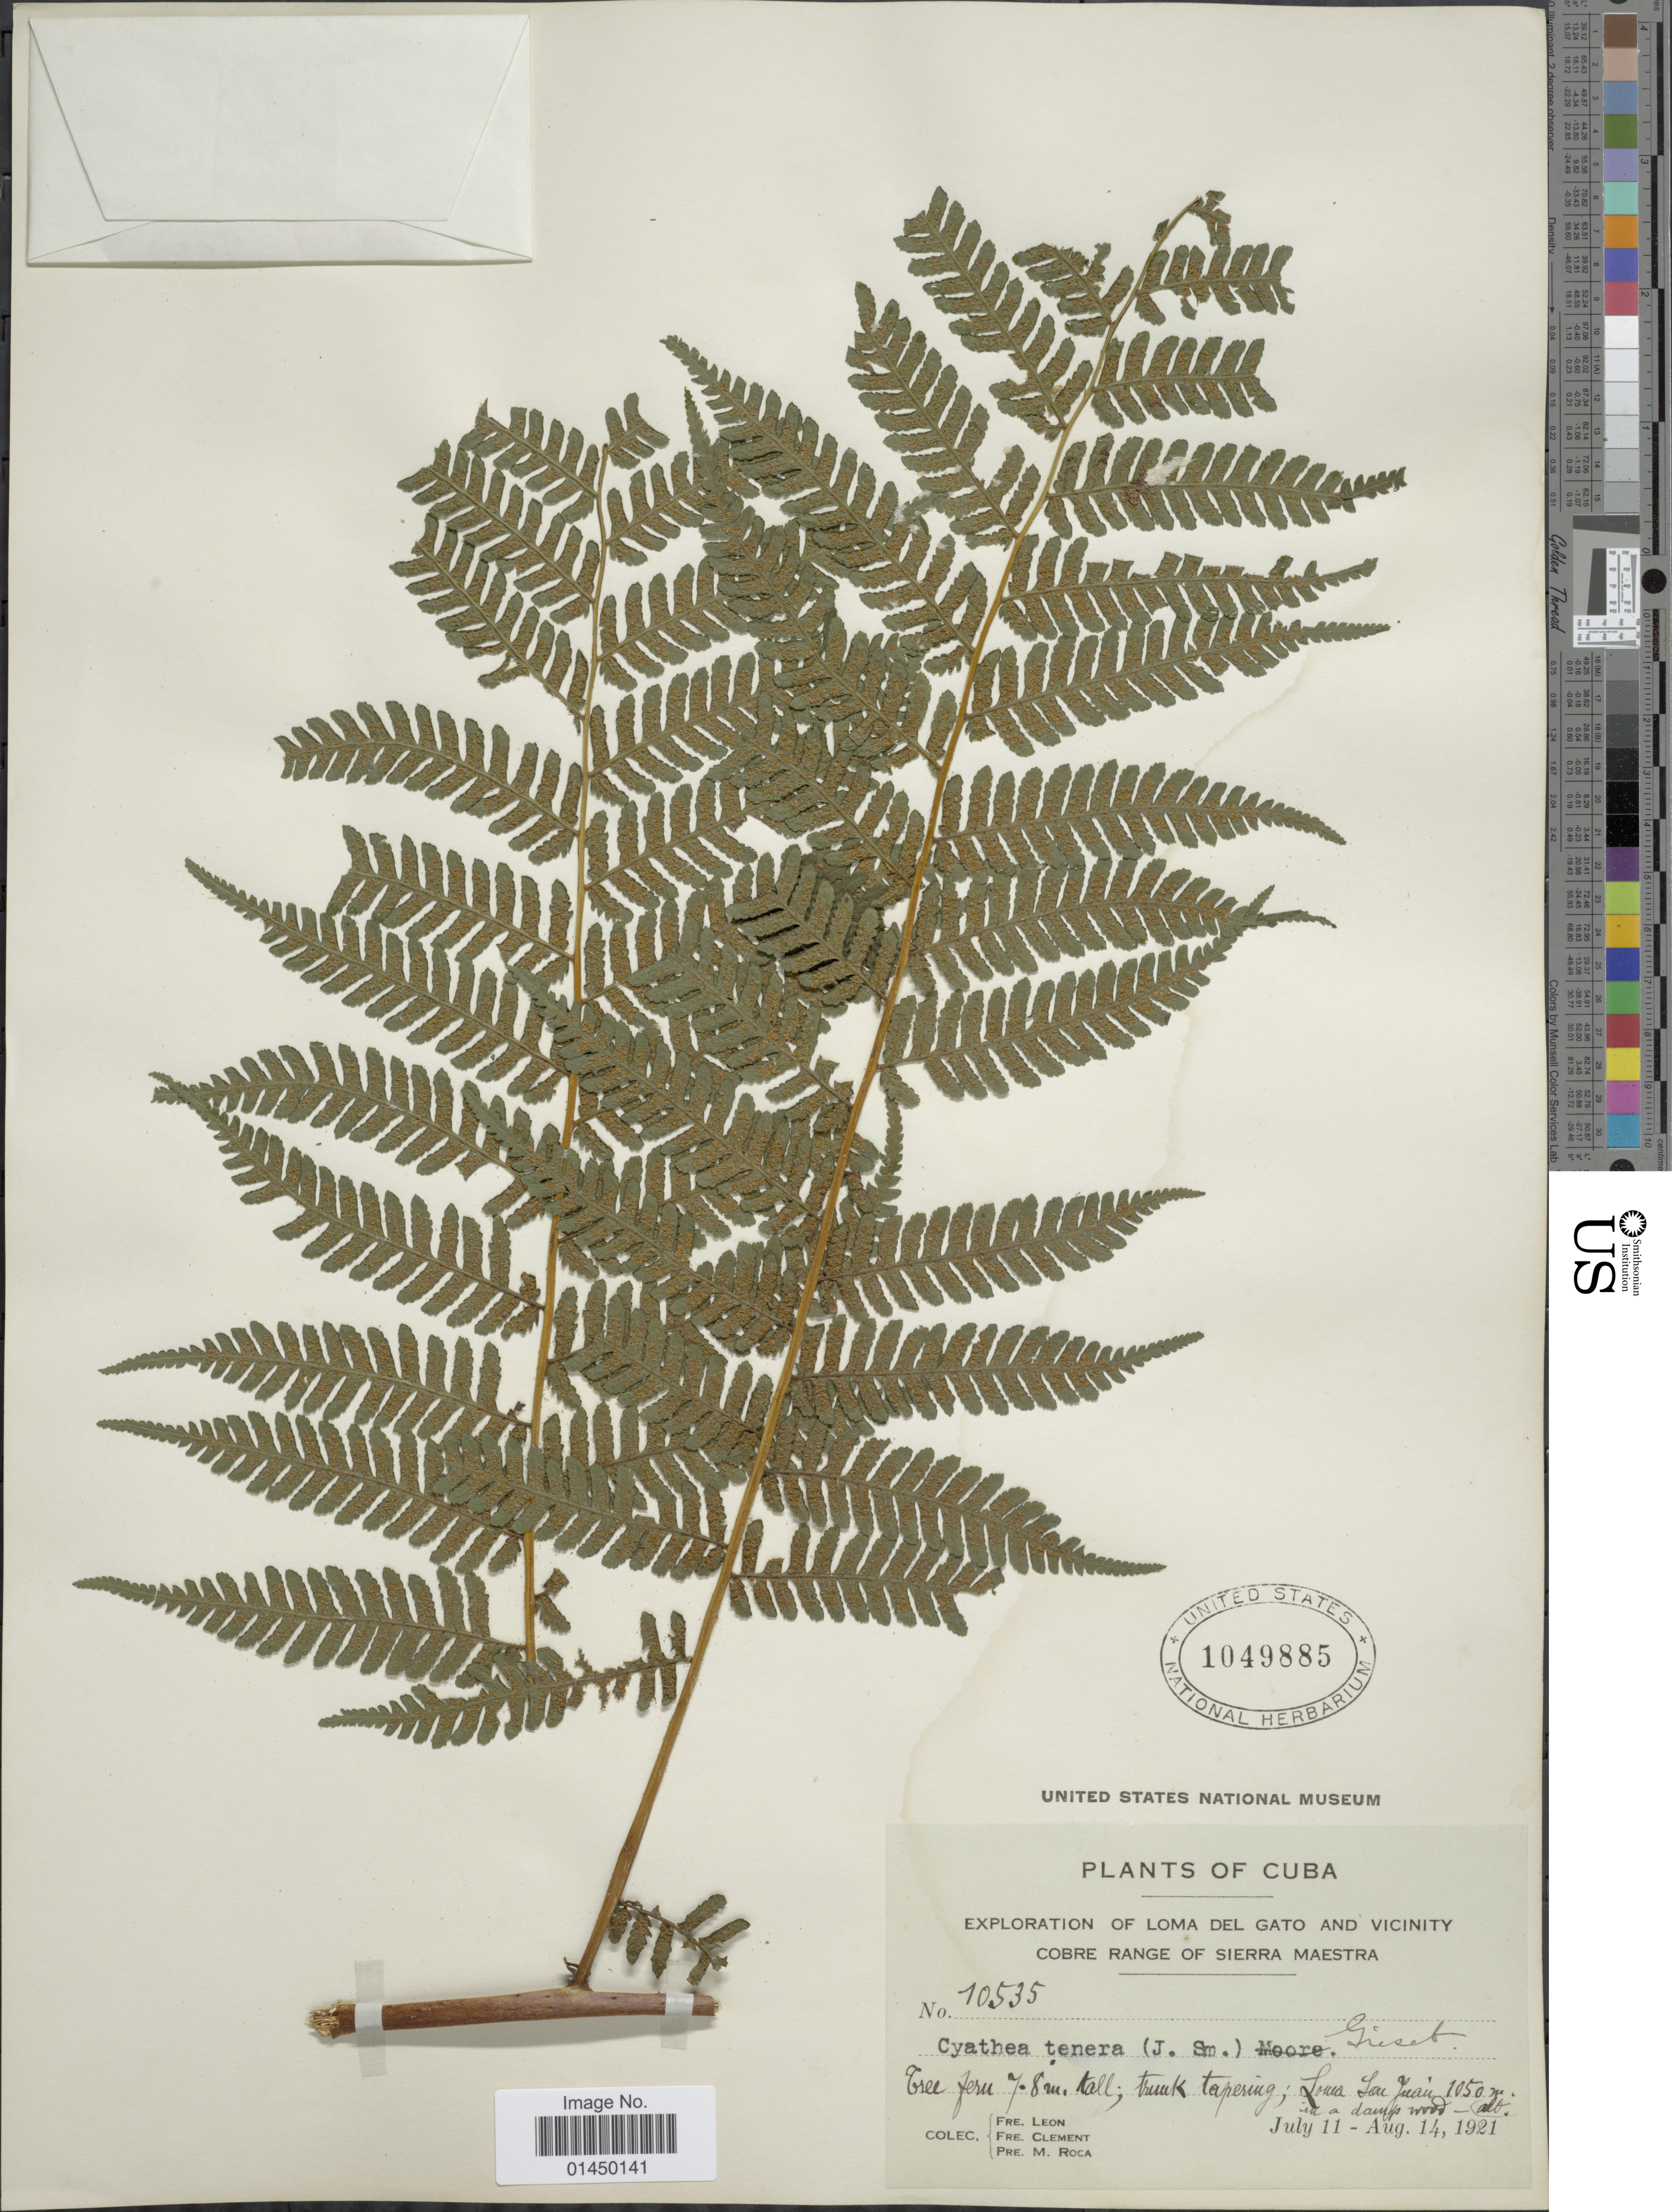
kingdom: Plantae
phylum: Tracheophyta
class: Polypodiopsida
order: Cyatheales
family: Cyatheaceae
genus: Cyathea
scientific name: Cyathea furfuracea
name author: Christ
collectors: Bro. León, B. Clement & M. Roca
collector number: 10535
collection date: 1921-07-11/1921-08-14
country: Cuba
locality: Loma Del Gato and Vicinity, Cobre Range of Sierra Maestra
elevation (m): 1050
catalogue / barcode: US 1049885